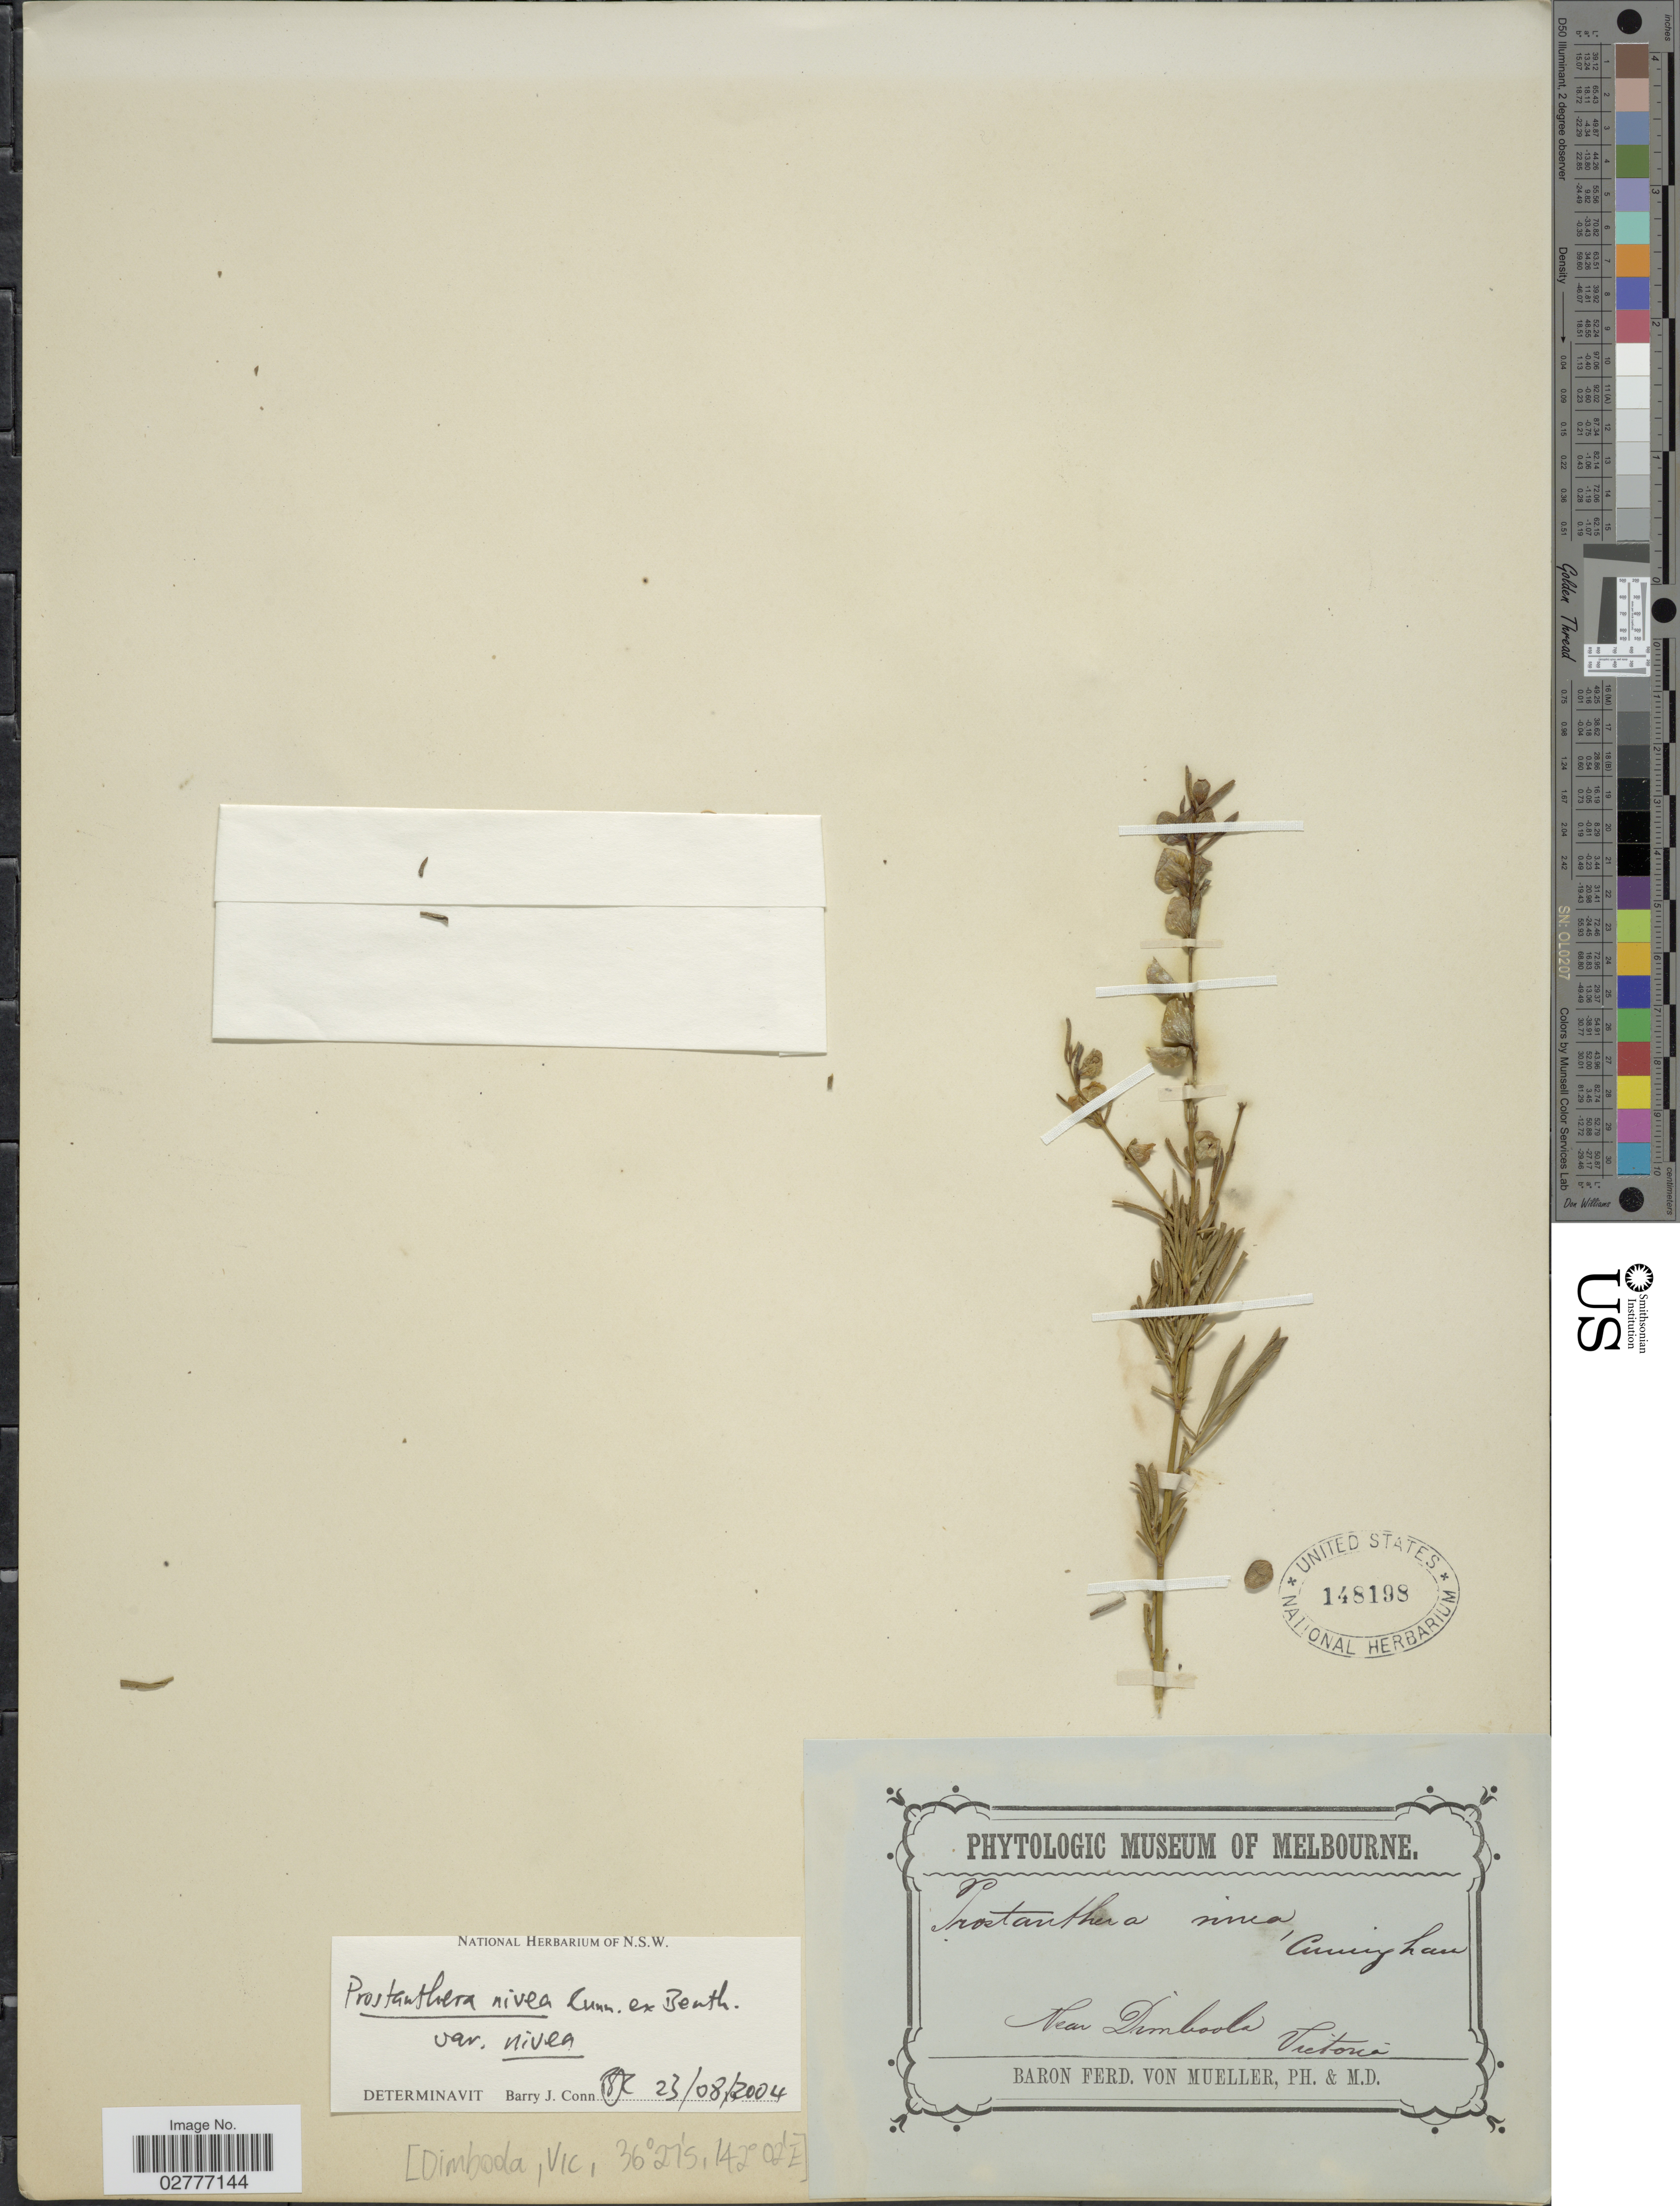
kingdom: Plantae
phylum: Tracheophyta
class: Magnoliopsida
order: Lamiales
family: Lamiaceae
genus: Prostanthera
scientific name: Prostanthera nivea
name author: A. Cunn. ex Benth.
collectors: F. Mueller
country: Australia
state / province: Victoria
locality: Near Dimboola, Victoria.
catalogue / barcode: US 148198